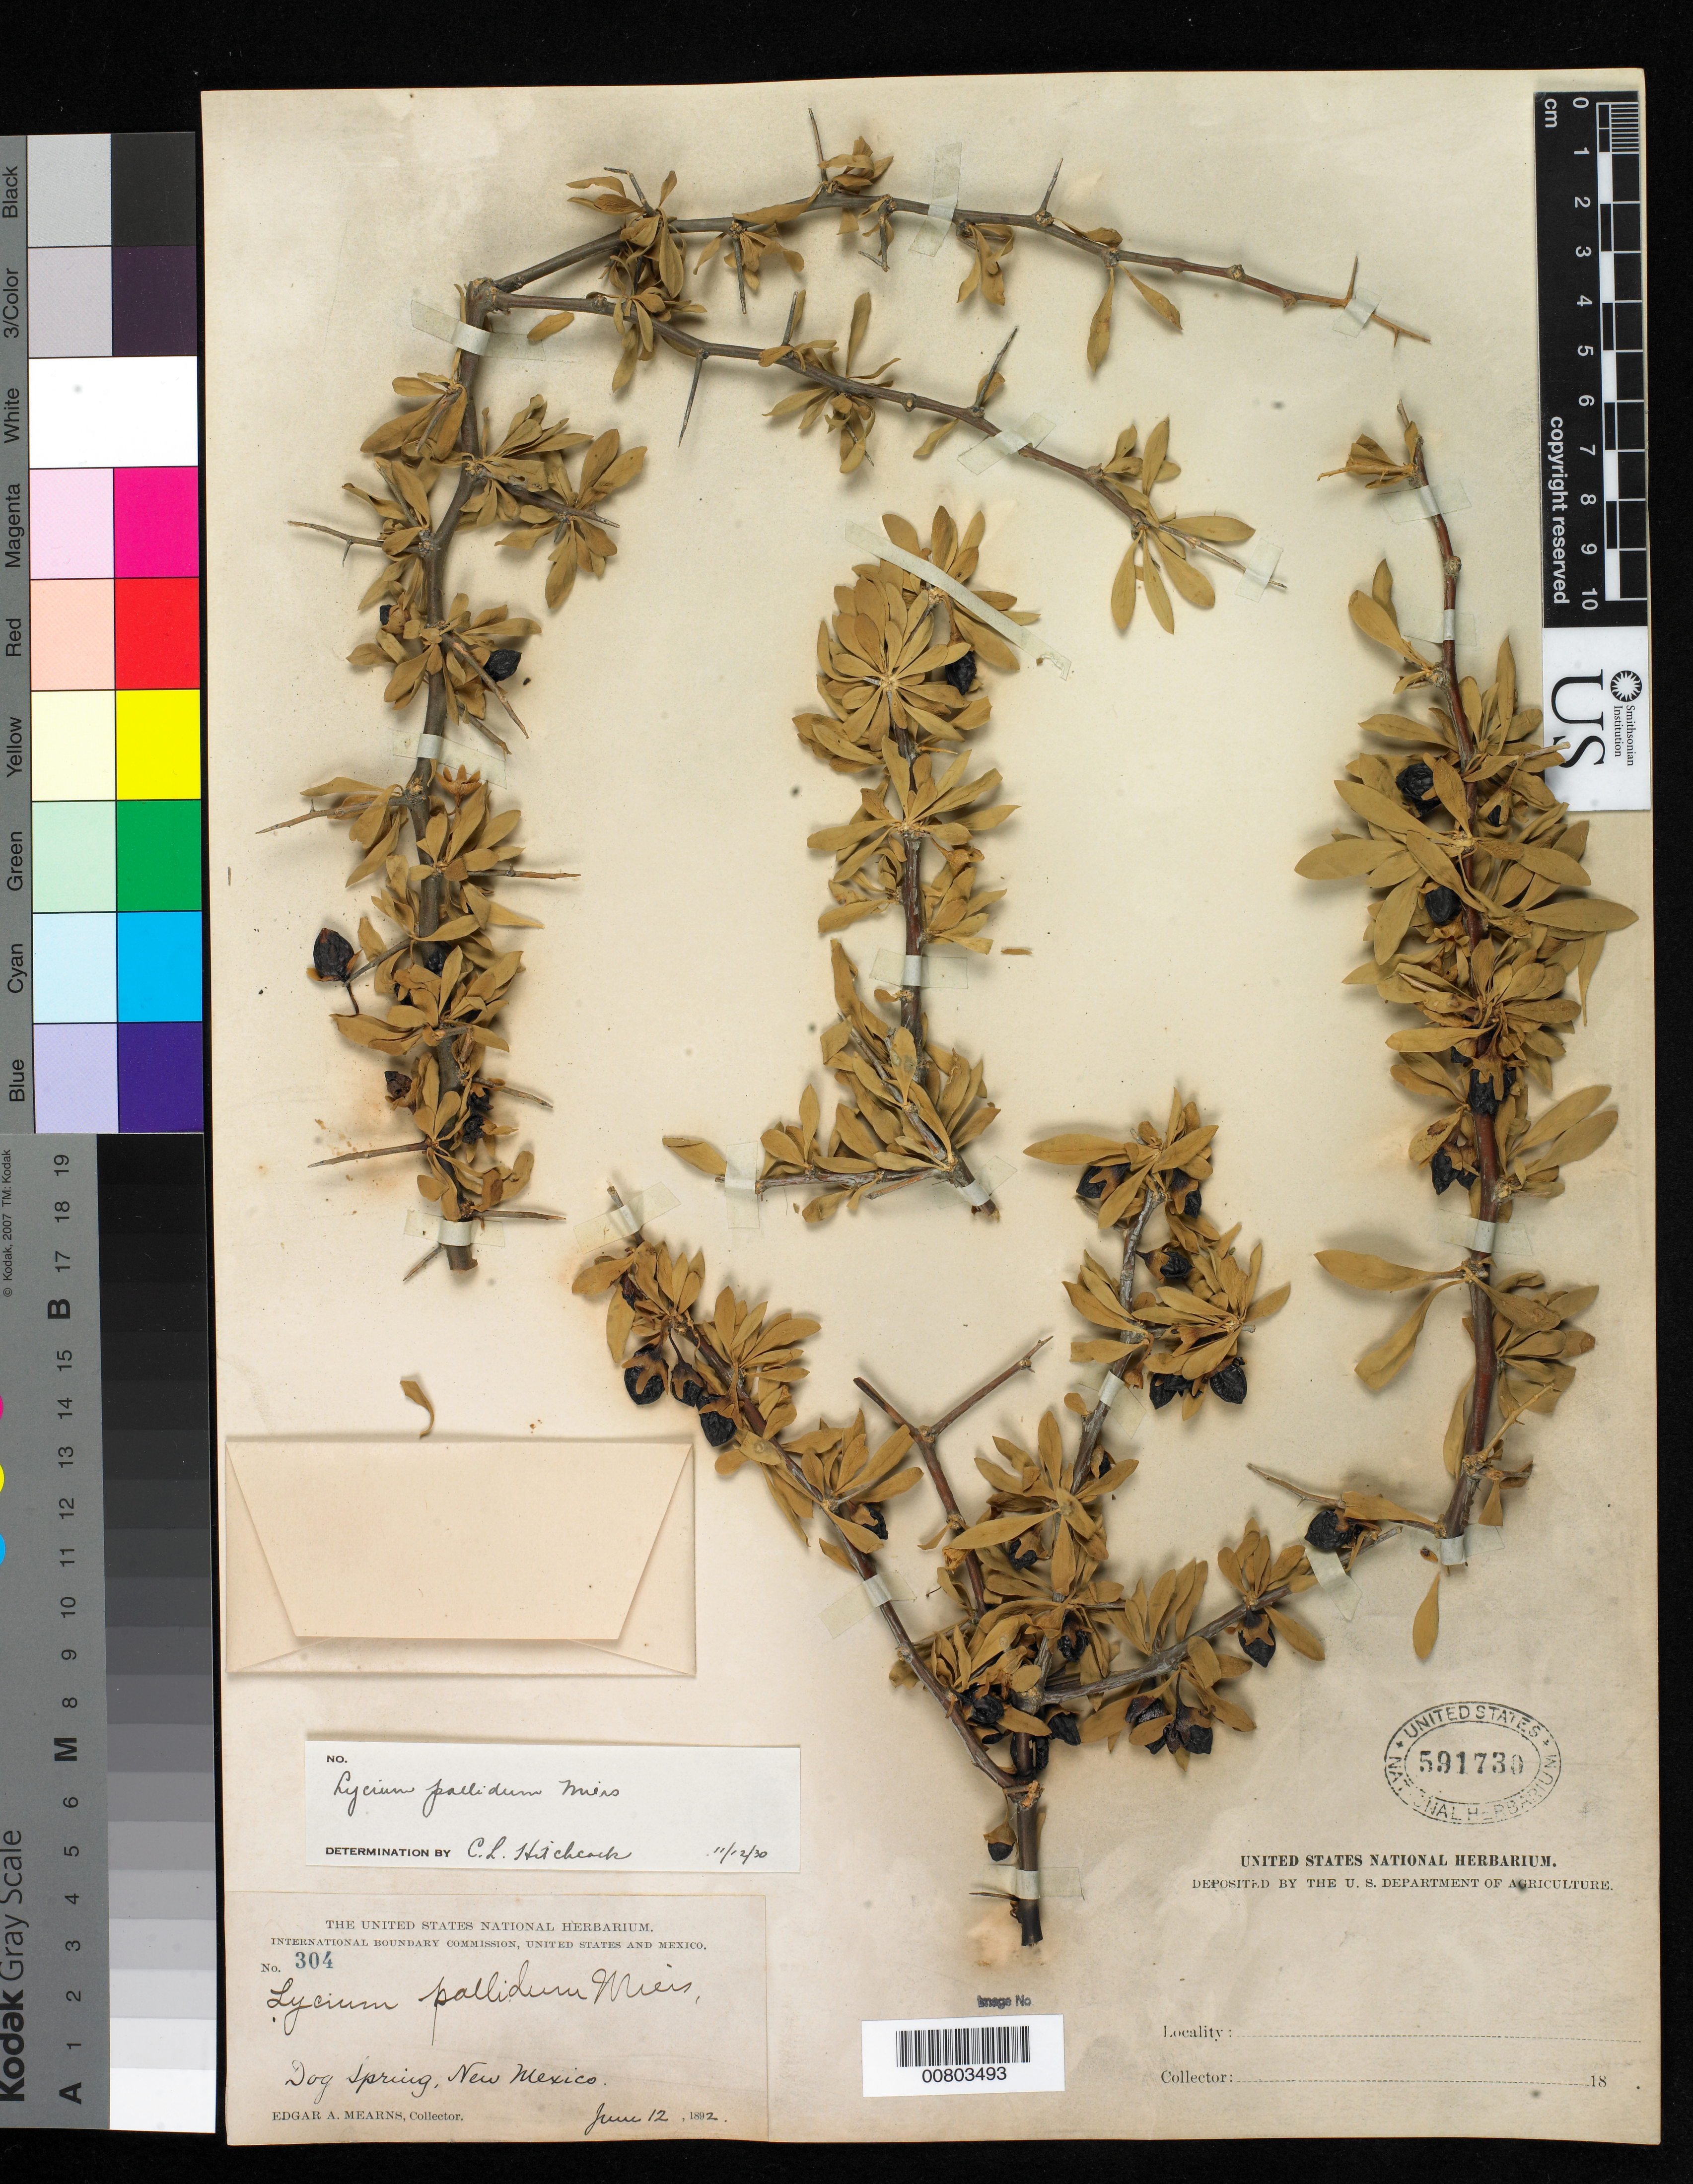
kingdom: Plantae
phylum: Tracheophyta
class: Magnoliopsida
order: Solanales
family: Solanaceae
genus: Lycium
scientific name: Lycium pallidum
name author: Miers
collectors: E. A. Mearns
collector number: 304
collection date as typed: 12 Jun 1892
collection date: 1892-06-12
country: United States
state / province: New Mexico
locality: Dog Spring, New Mexico.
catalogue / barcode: US 591730